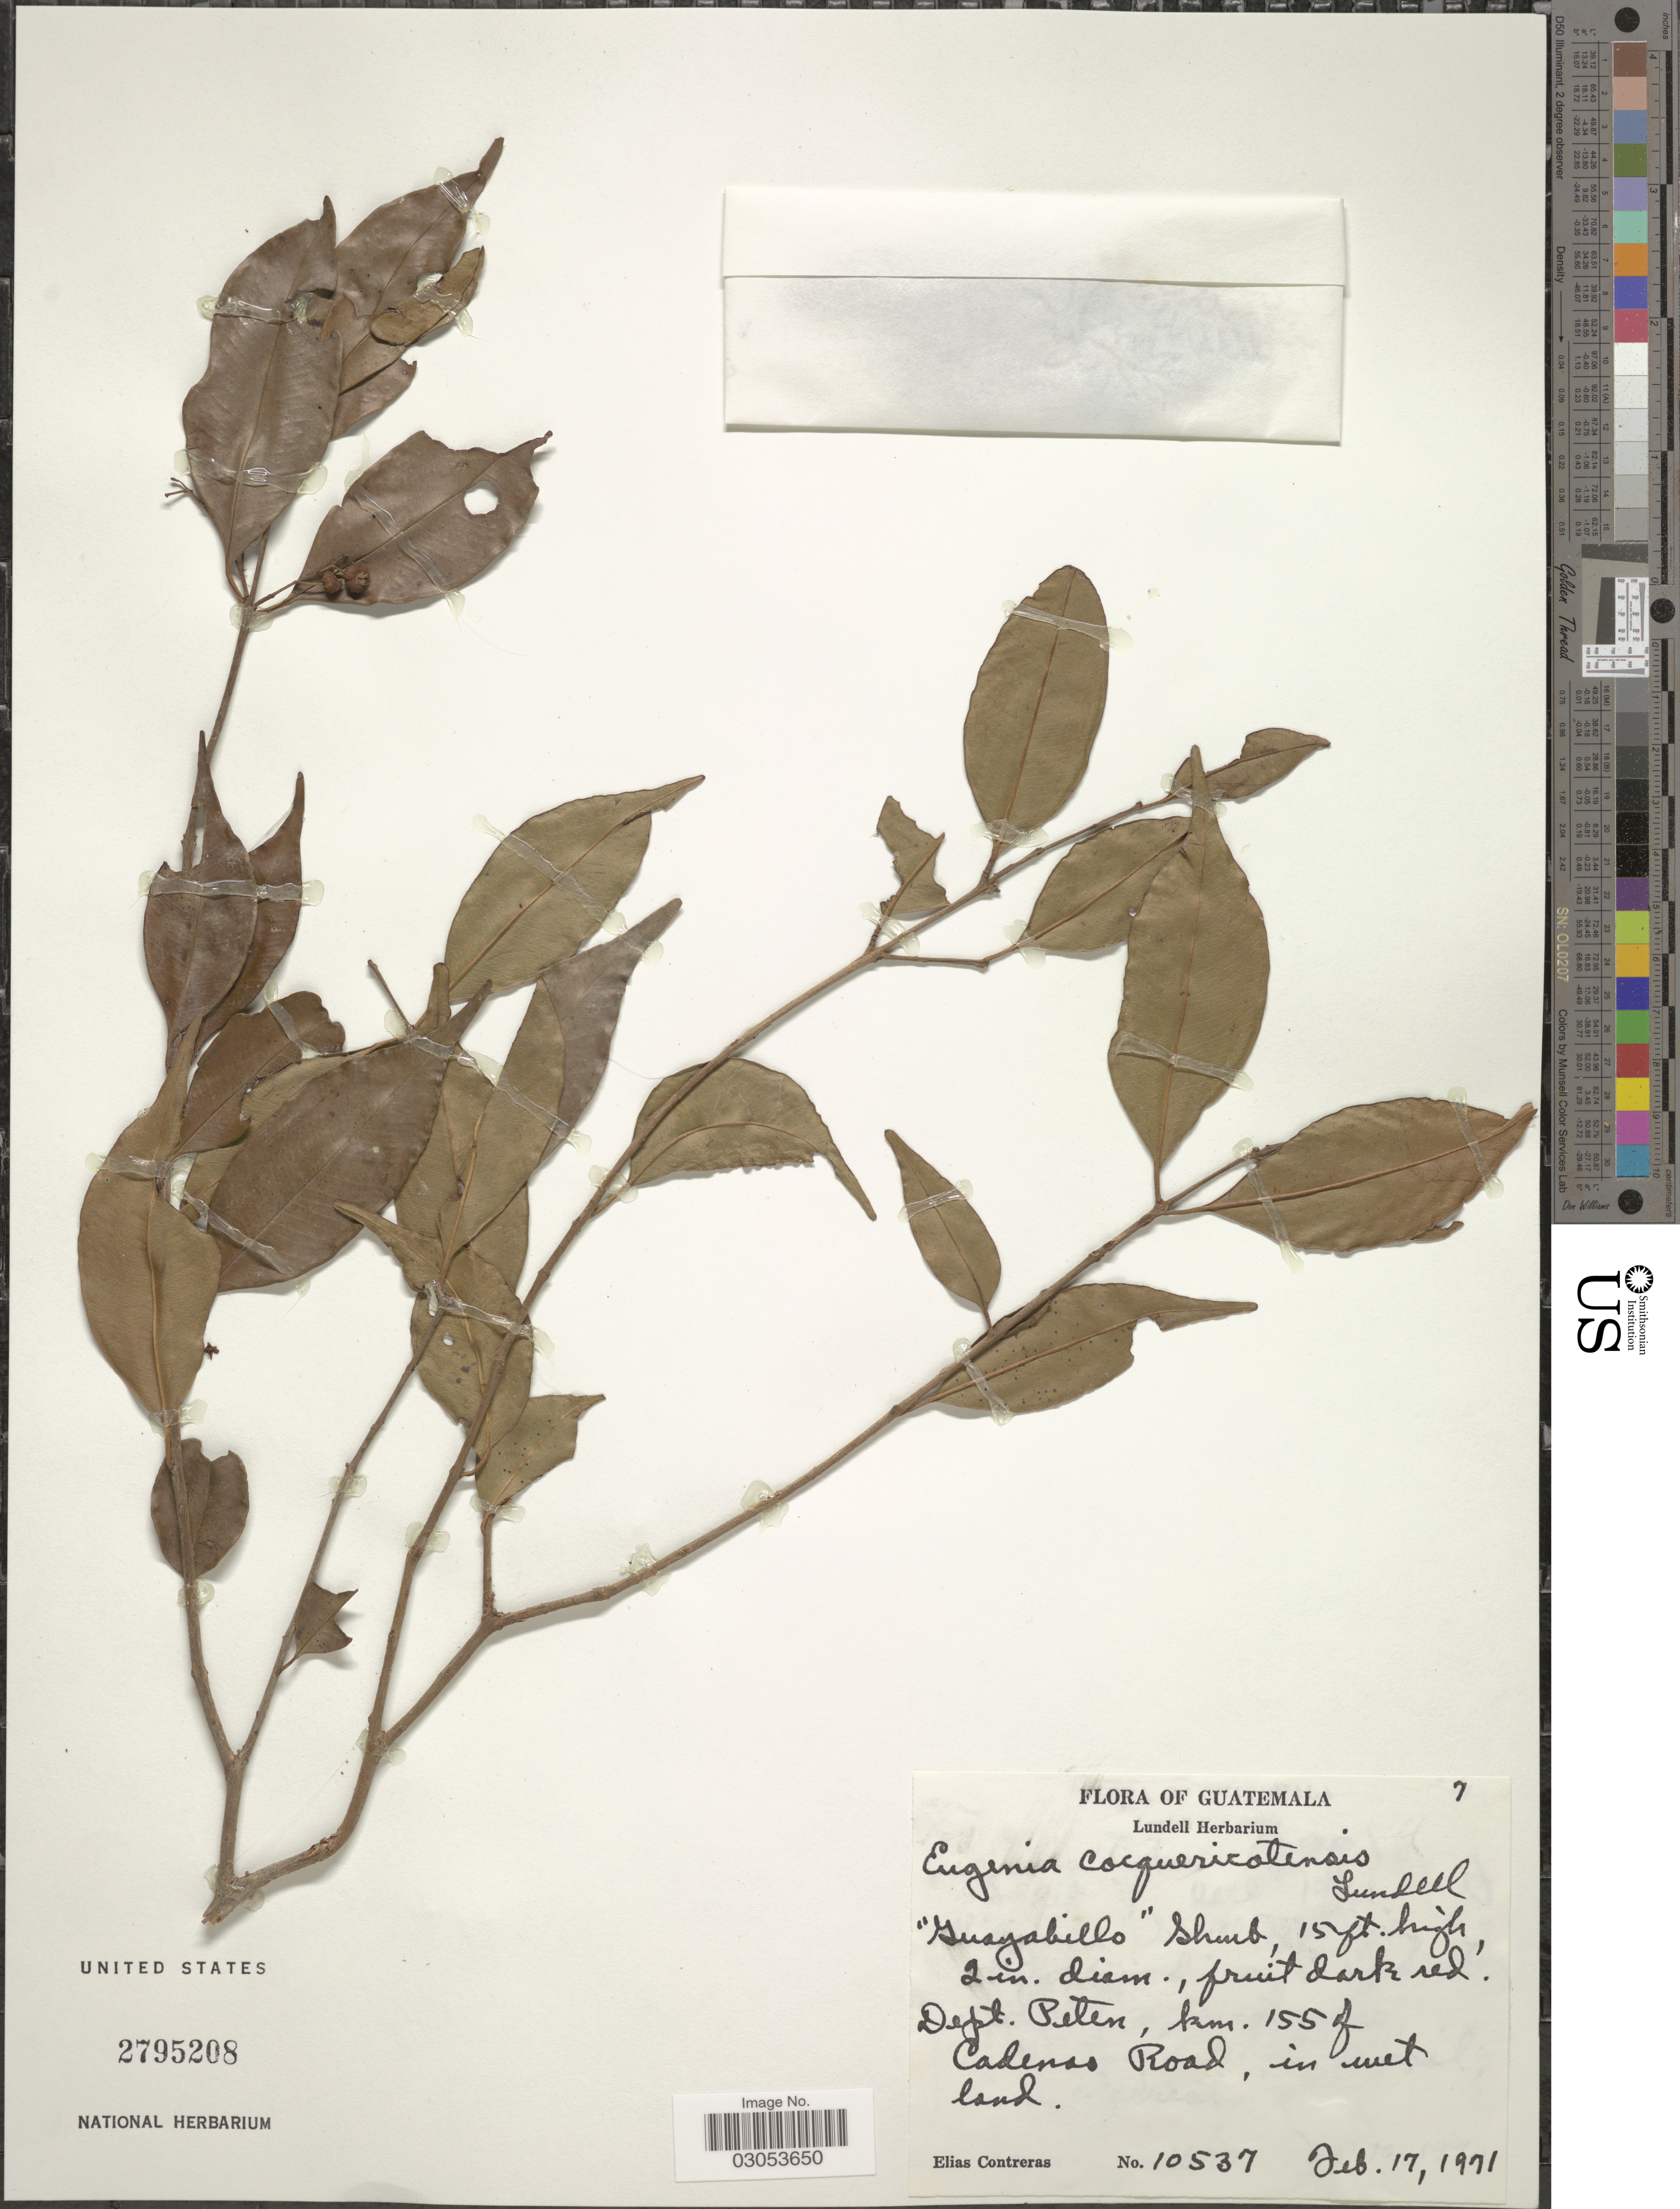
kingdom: Plantae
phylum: Tracheophyta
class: Magnoliopsida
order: Myrtales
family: Myrtaceae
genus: Eugenia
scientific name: Eugenia cocquericotensis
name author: Lundell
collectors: E. Contreras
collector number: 10537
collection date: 1971-02-17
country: Guatemala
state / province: El Petén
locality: Dept. Peten, km. 155 of Cadenas Road, in wet land.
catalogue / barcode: US 2795208